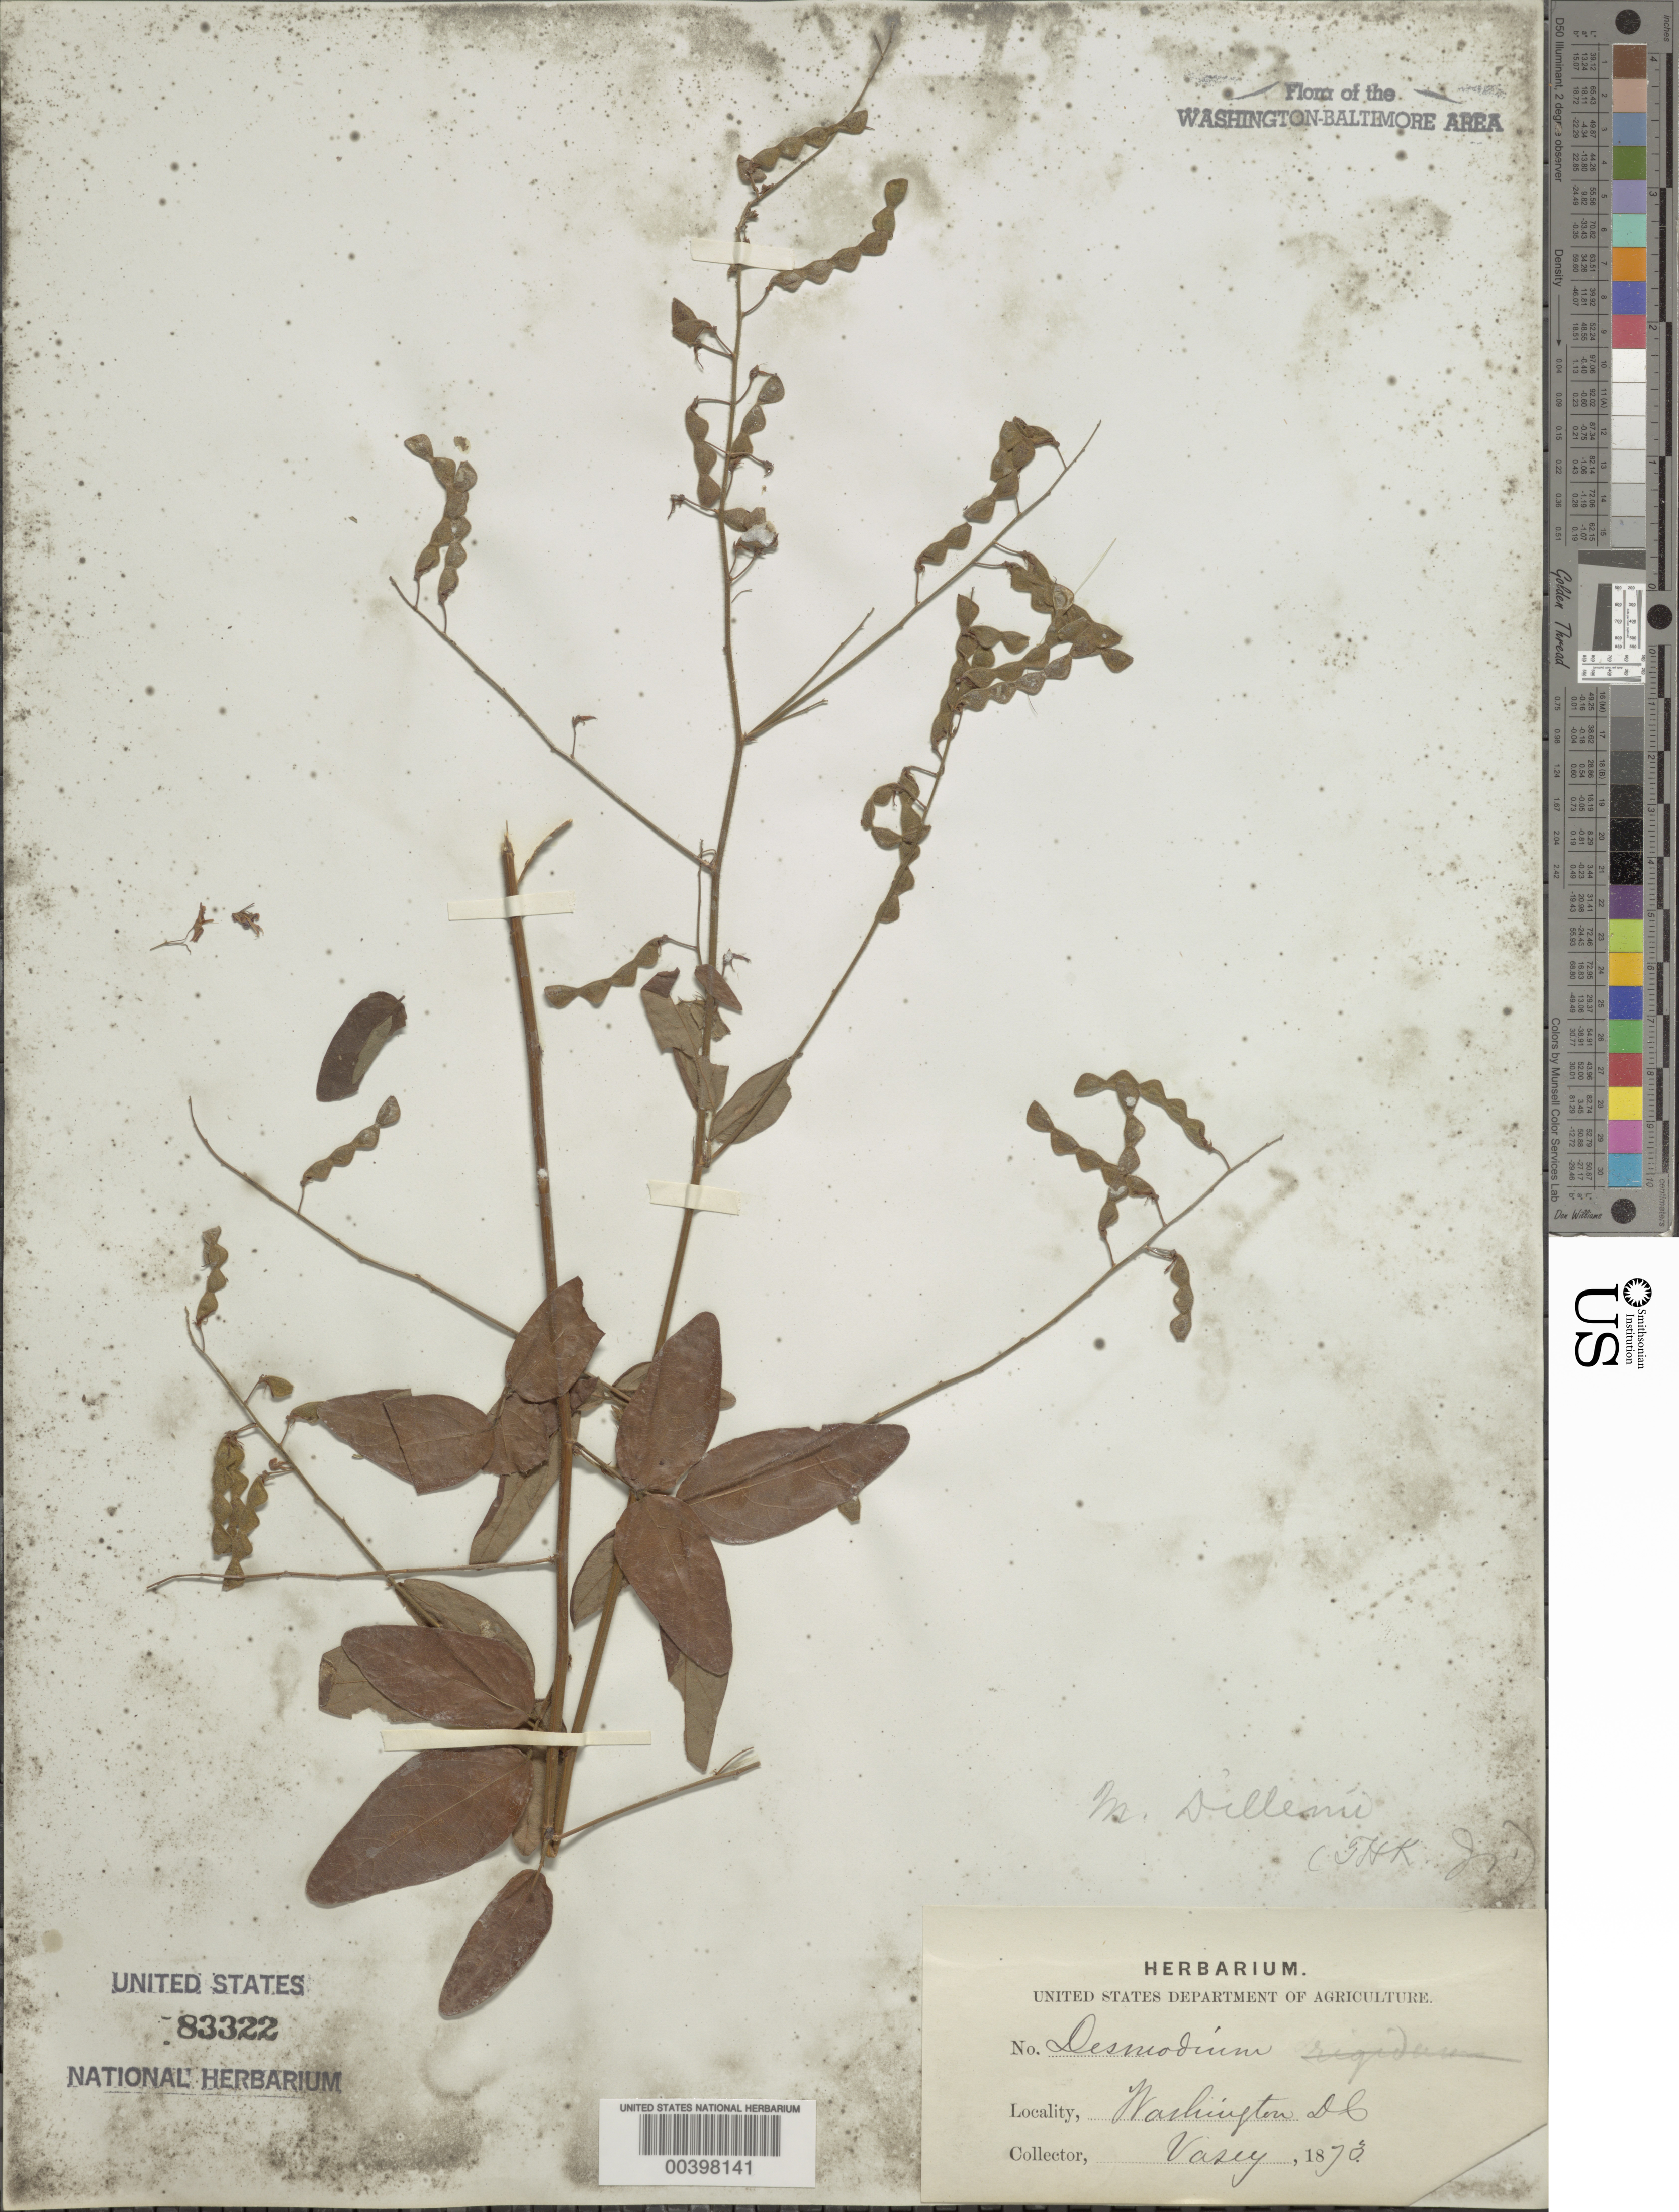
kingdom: Plantae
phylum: Tracheophyta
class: Magnoliopsida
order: Fabales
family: Fabaceae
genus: Desmodium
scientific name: Desmodium glabellum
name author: (Michx.) DC.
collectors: G. Vasey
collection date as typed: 1873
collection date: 1873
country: United States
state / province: District of Columbia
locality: Washington DC area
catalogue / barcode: US 83322